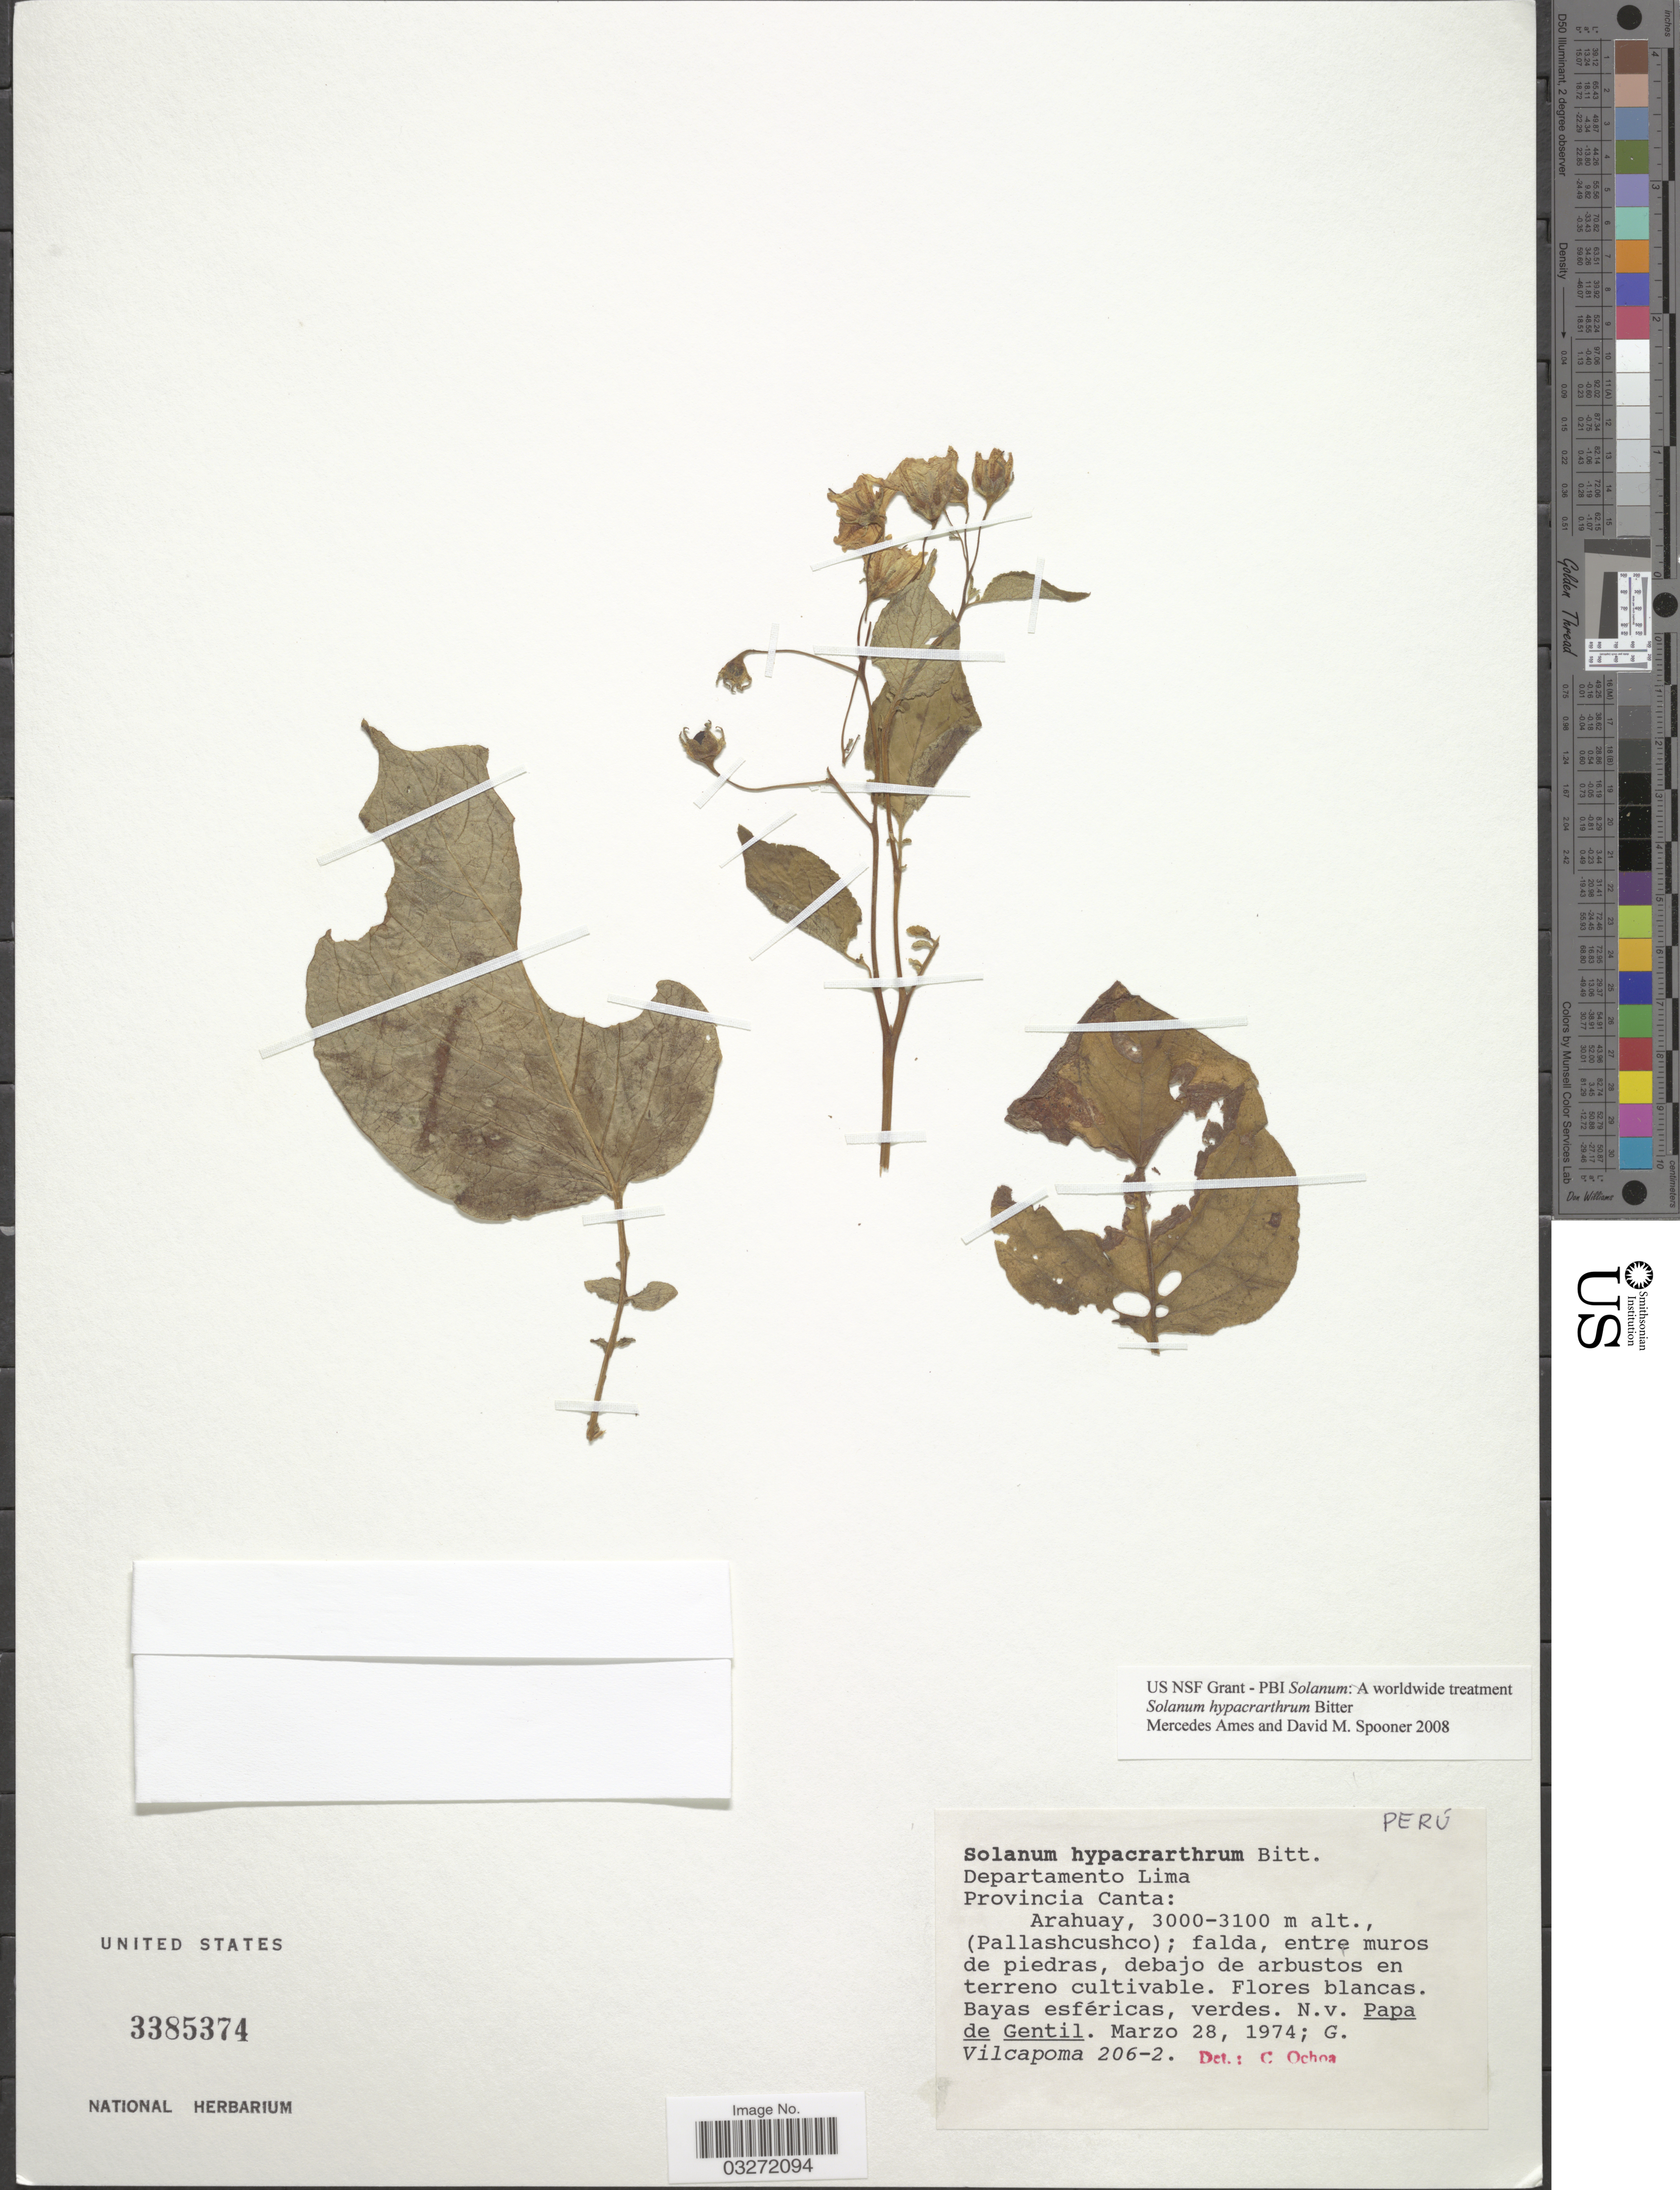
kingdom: Plantae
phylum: Tracheophyta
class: Magnoliopsida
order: Solanales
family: Solanaceae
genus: Solanum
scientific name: Solanum hypacrarthrum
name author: Bitter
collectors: G. Vilcapoma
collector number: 206-2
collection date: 1974-03-28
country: Peru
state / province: Lima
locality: Departamento Lima. Provincia Canta: Arahuay, (Pallashcushco).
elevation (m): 3000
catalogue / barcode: US 3385374